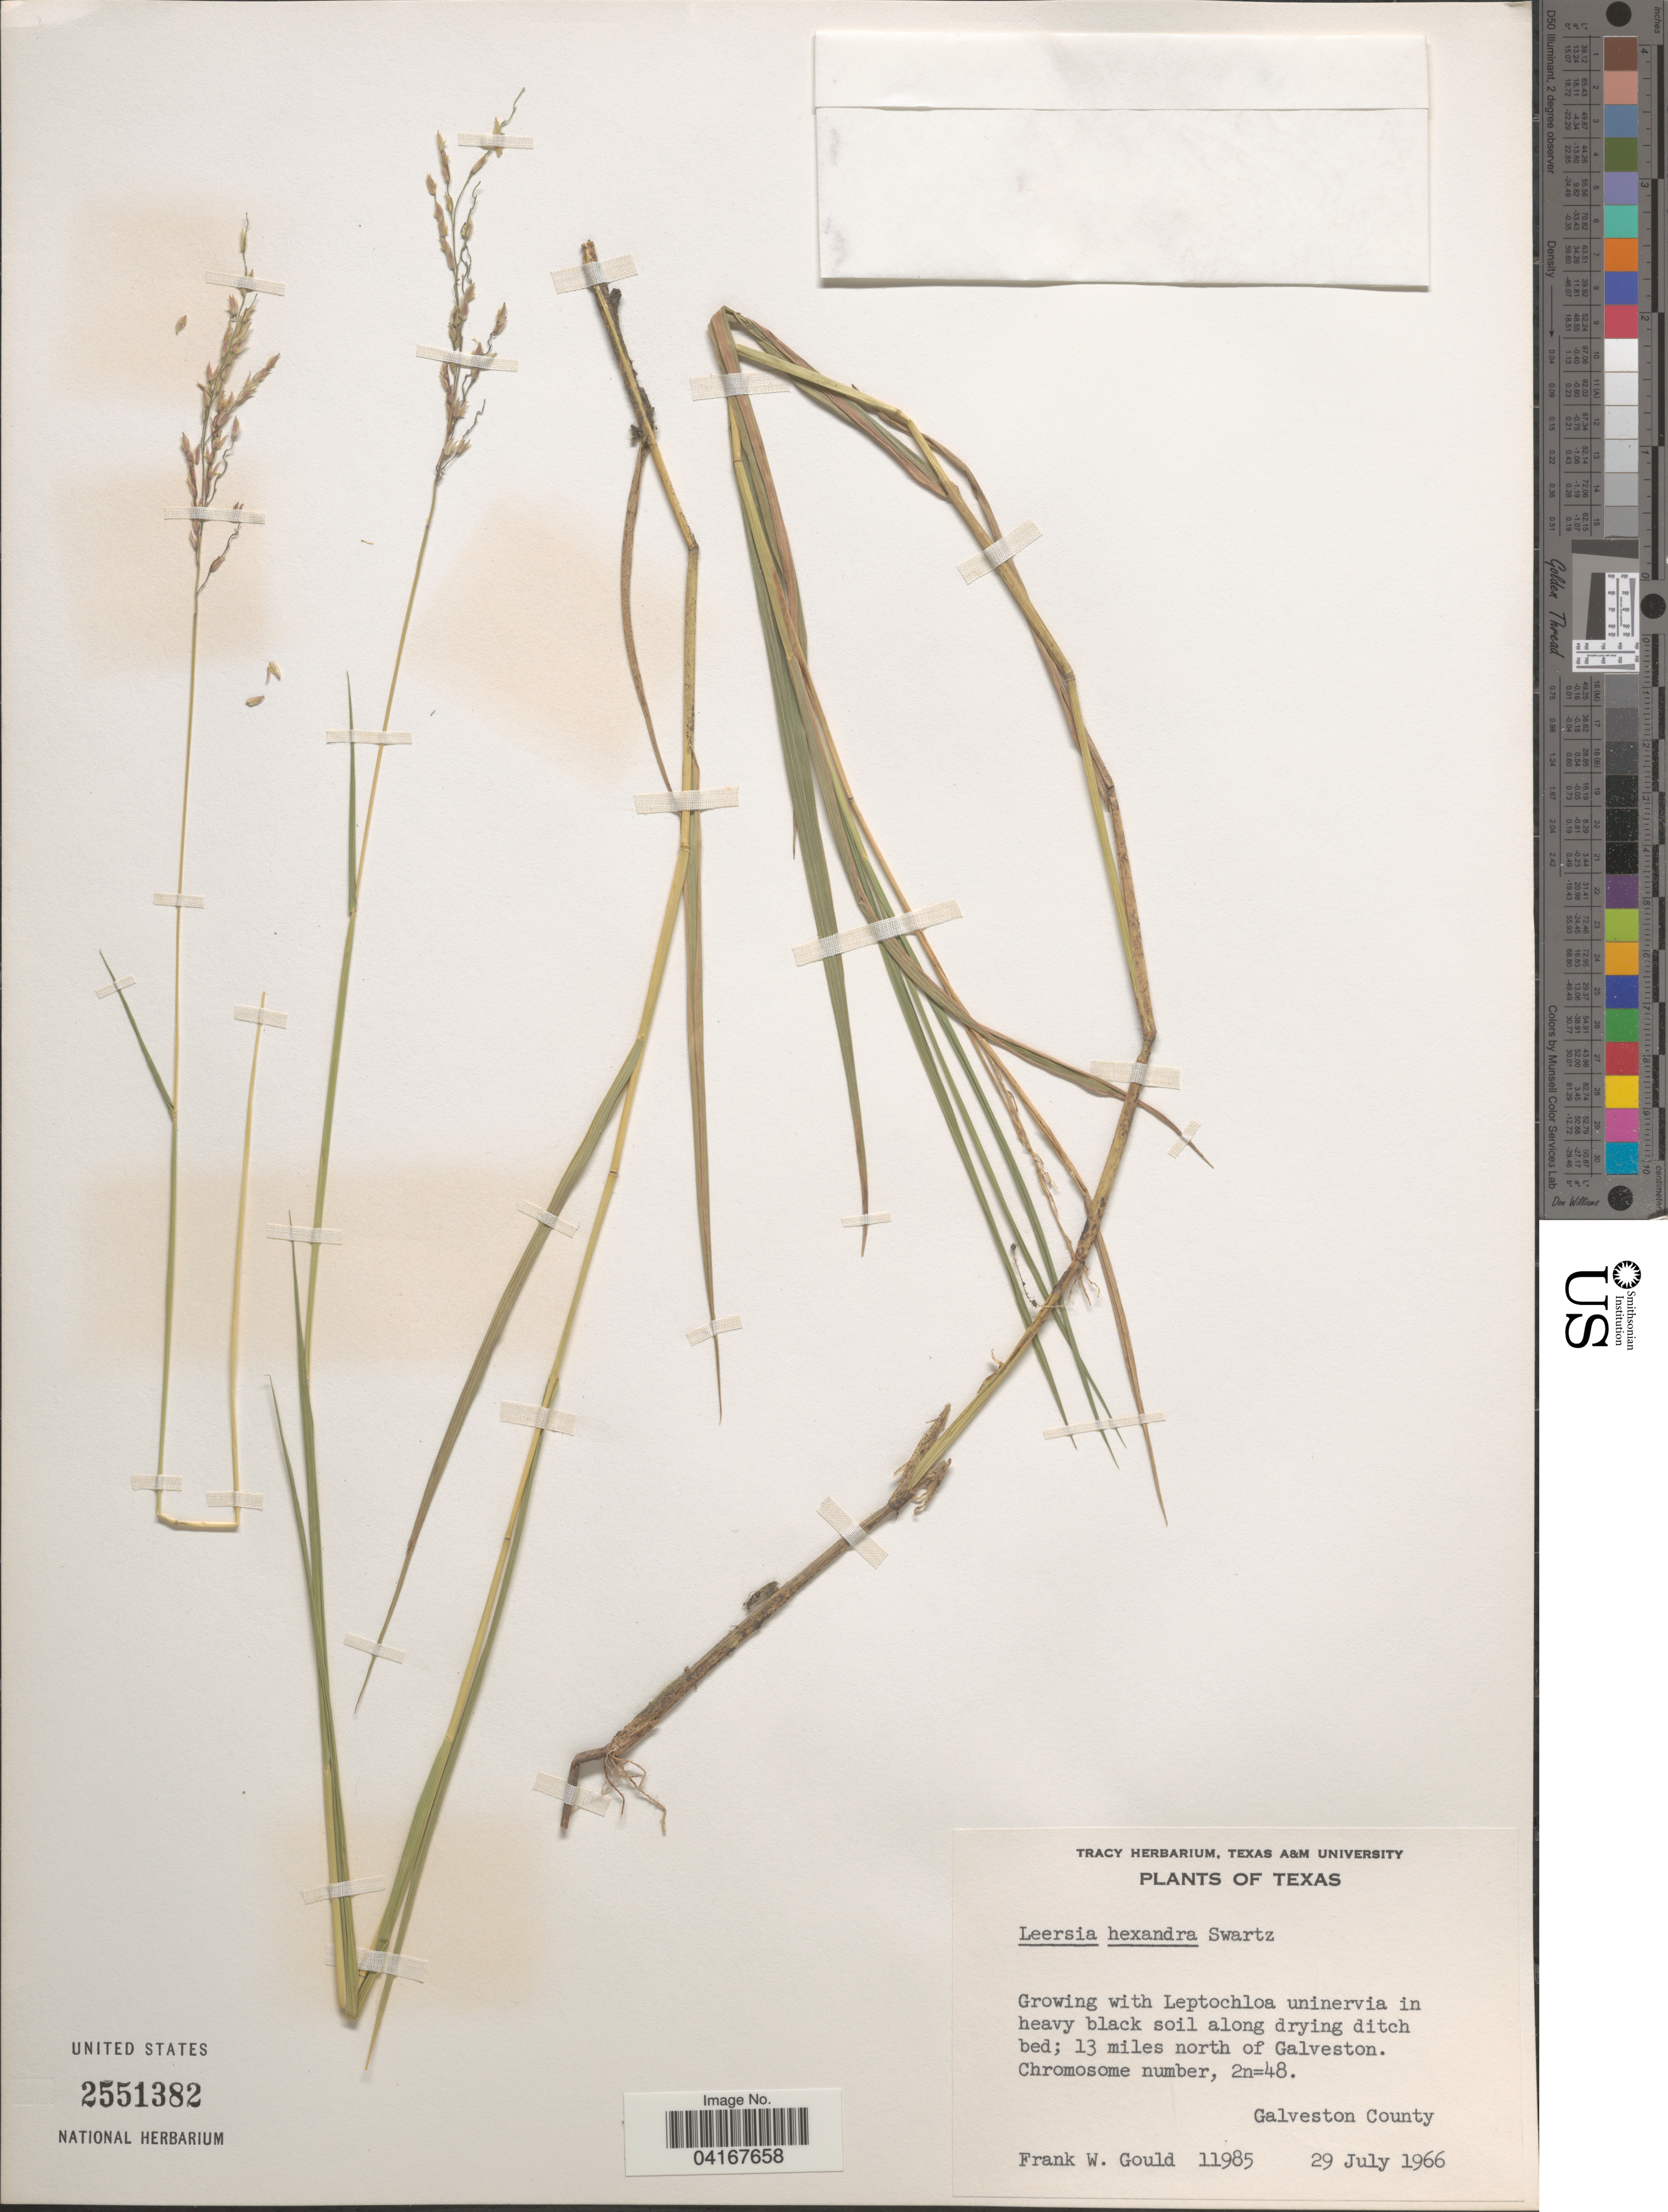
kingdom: Plantae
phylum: Tracheophyta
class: Liliopsida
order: Poales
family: Poaceae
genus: Leersia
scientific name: Leersia hexandra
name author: Sw.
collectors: F. W. Gould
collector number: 11985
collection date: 1966-07-29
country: United States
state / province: Texas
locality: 13 miles north of Galveston. Galveston County.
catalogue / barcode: US 2551382